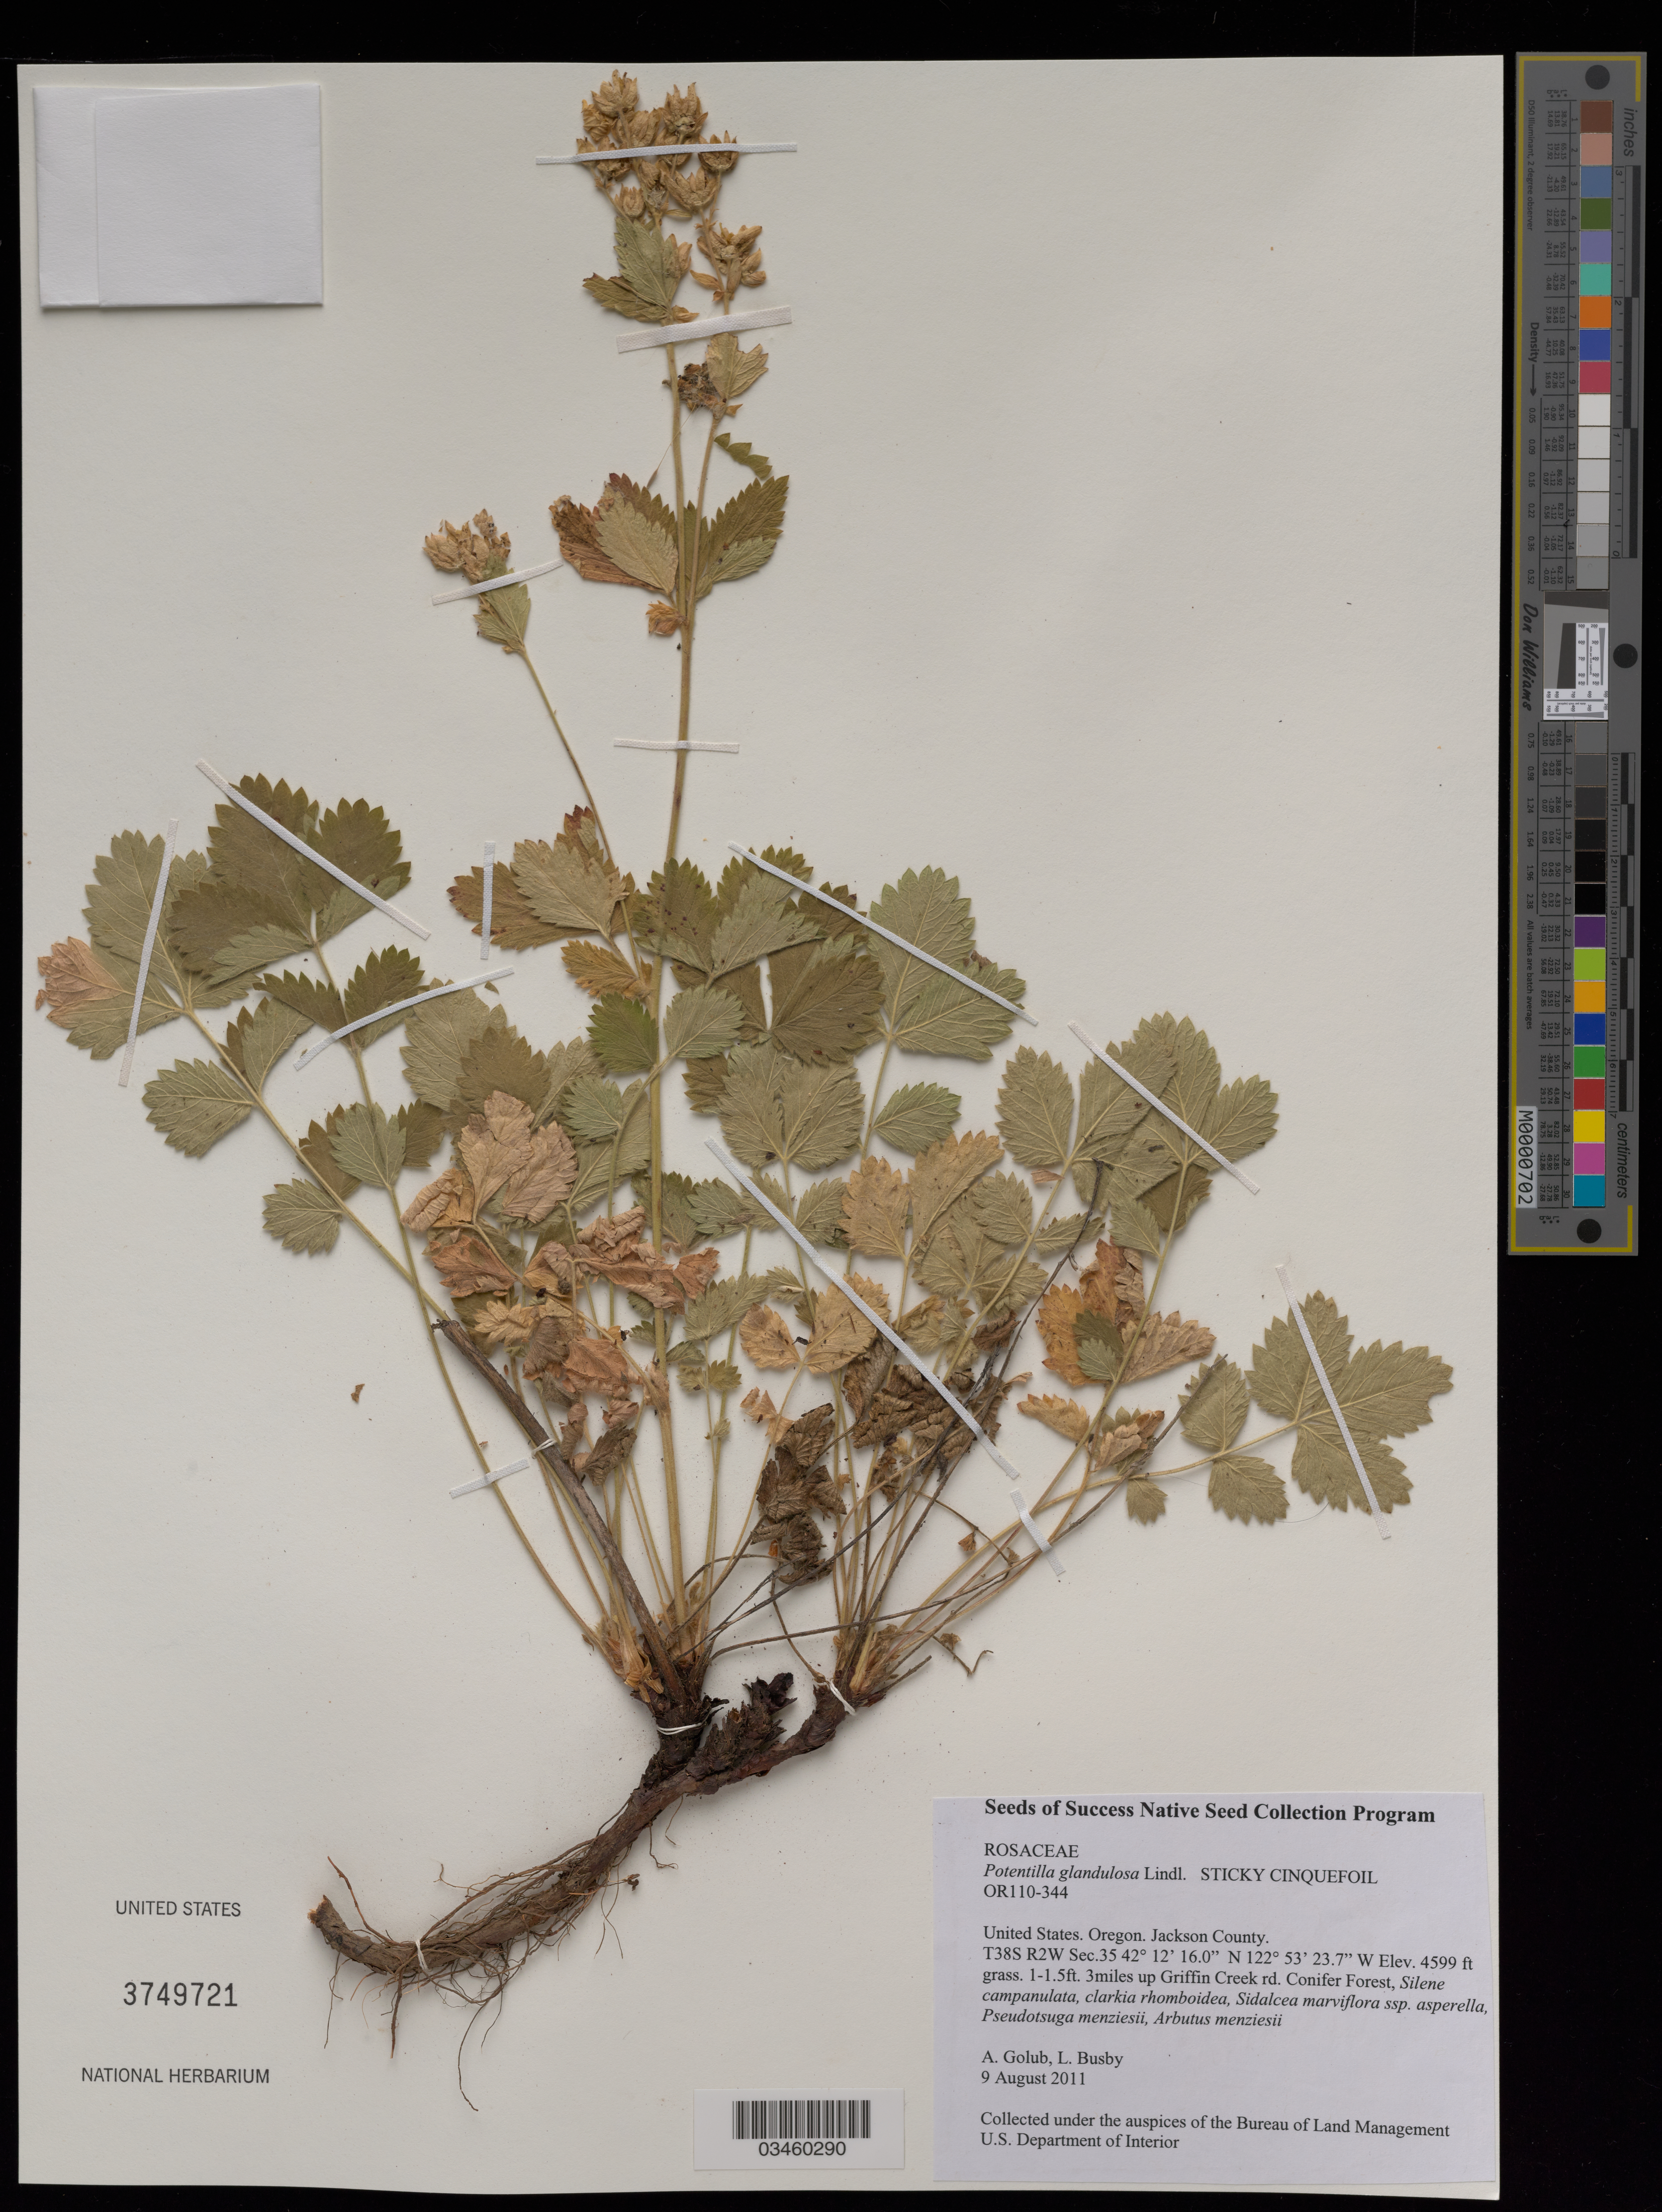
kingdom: Plantae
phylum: Tracheophyta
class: Magnoliopsida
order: Rosales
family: Rosaceae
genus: Potentilla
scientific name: Potentilla glandulosa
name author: Lindl.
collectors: A. Golub & L. Busby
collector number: OR110-344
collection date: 2011-08-09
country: United States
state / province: Oregon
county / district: Jackson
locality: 3 mi. up Griffin Creek rd. T38S R2W Sec 35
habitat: Conifer Forest. With Silene campanulata, Pseudotsuga menziesii, Arbutus menziesii, ect.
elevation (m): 1402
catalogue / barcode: US 3749721